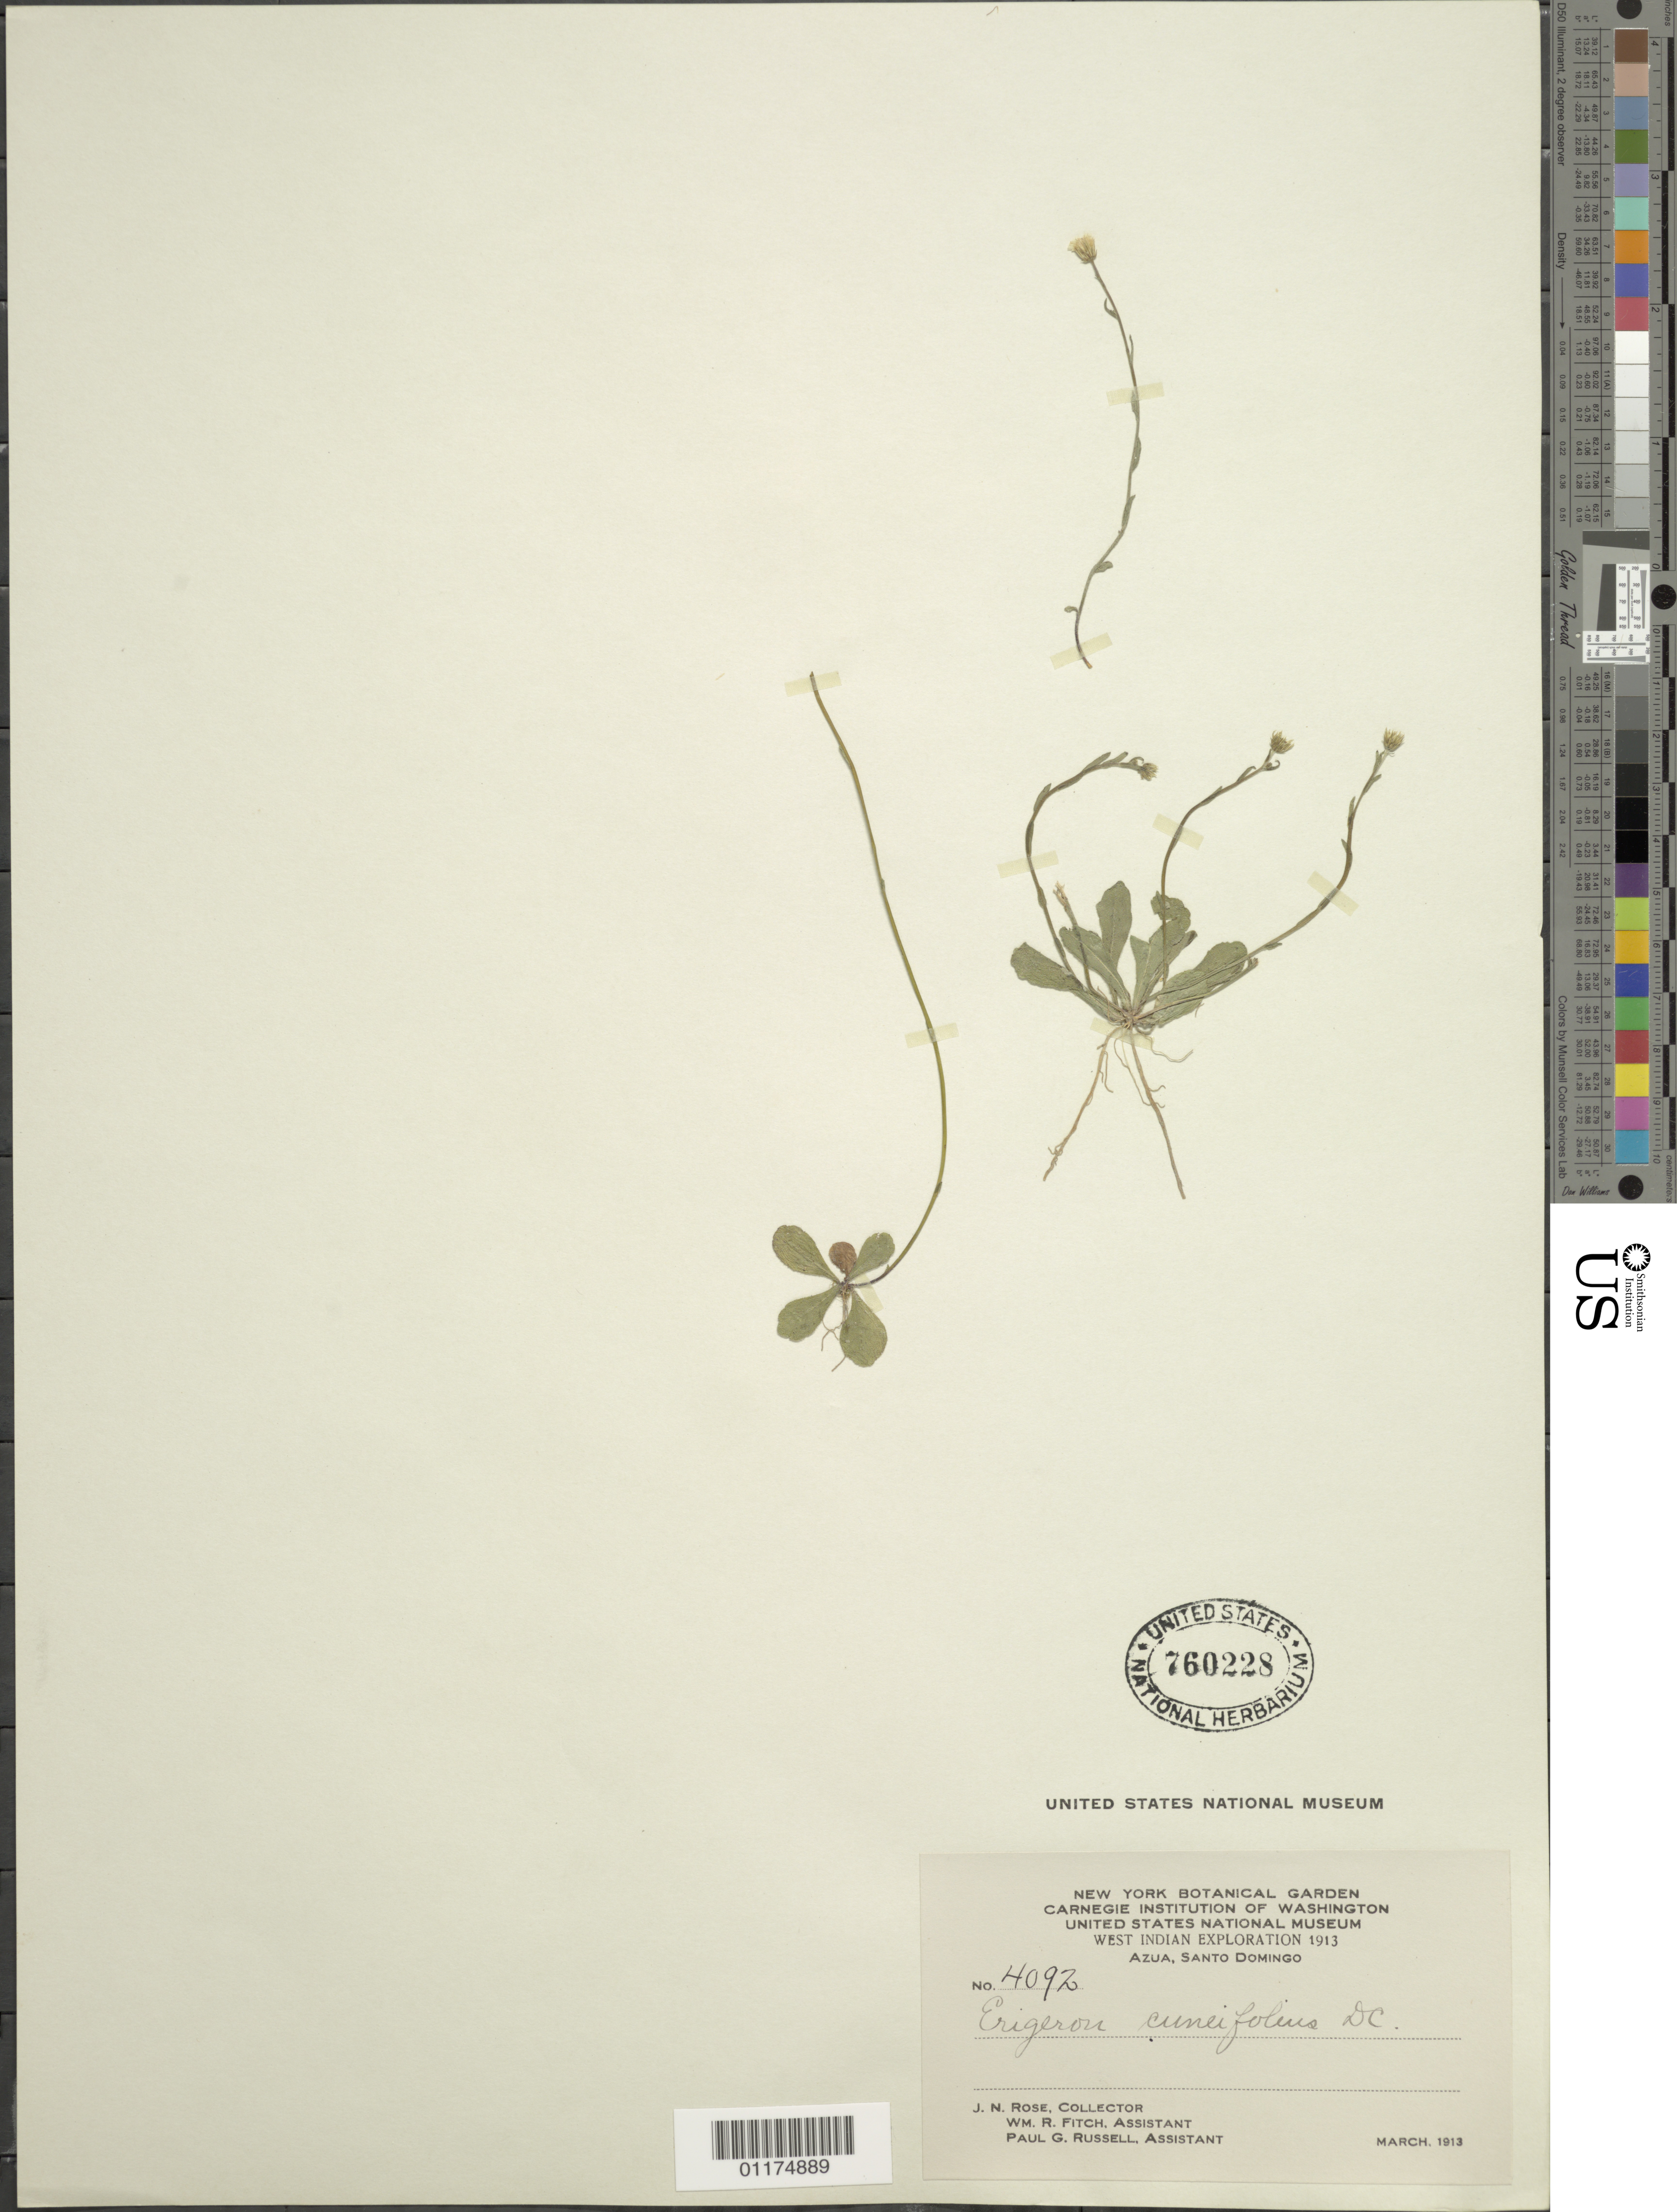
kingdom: Plantae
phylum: Tracheophyta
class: Magnoliopsida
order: Asterales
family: Asteraceae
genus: Erigeron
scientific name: Erigeron cuneifolius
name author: DC.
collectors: J. N. Rose, W. R. Fitch & P. G. Russell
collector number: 4092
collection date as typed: Mar 1913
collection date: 1913-03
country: Dominican Republic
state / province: Azua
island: Hispaniola I.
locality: Santo Domingo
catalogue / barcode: US 760228